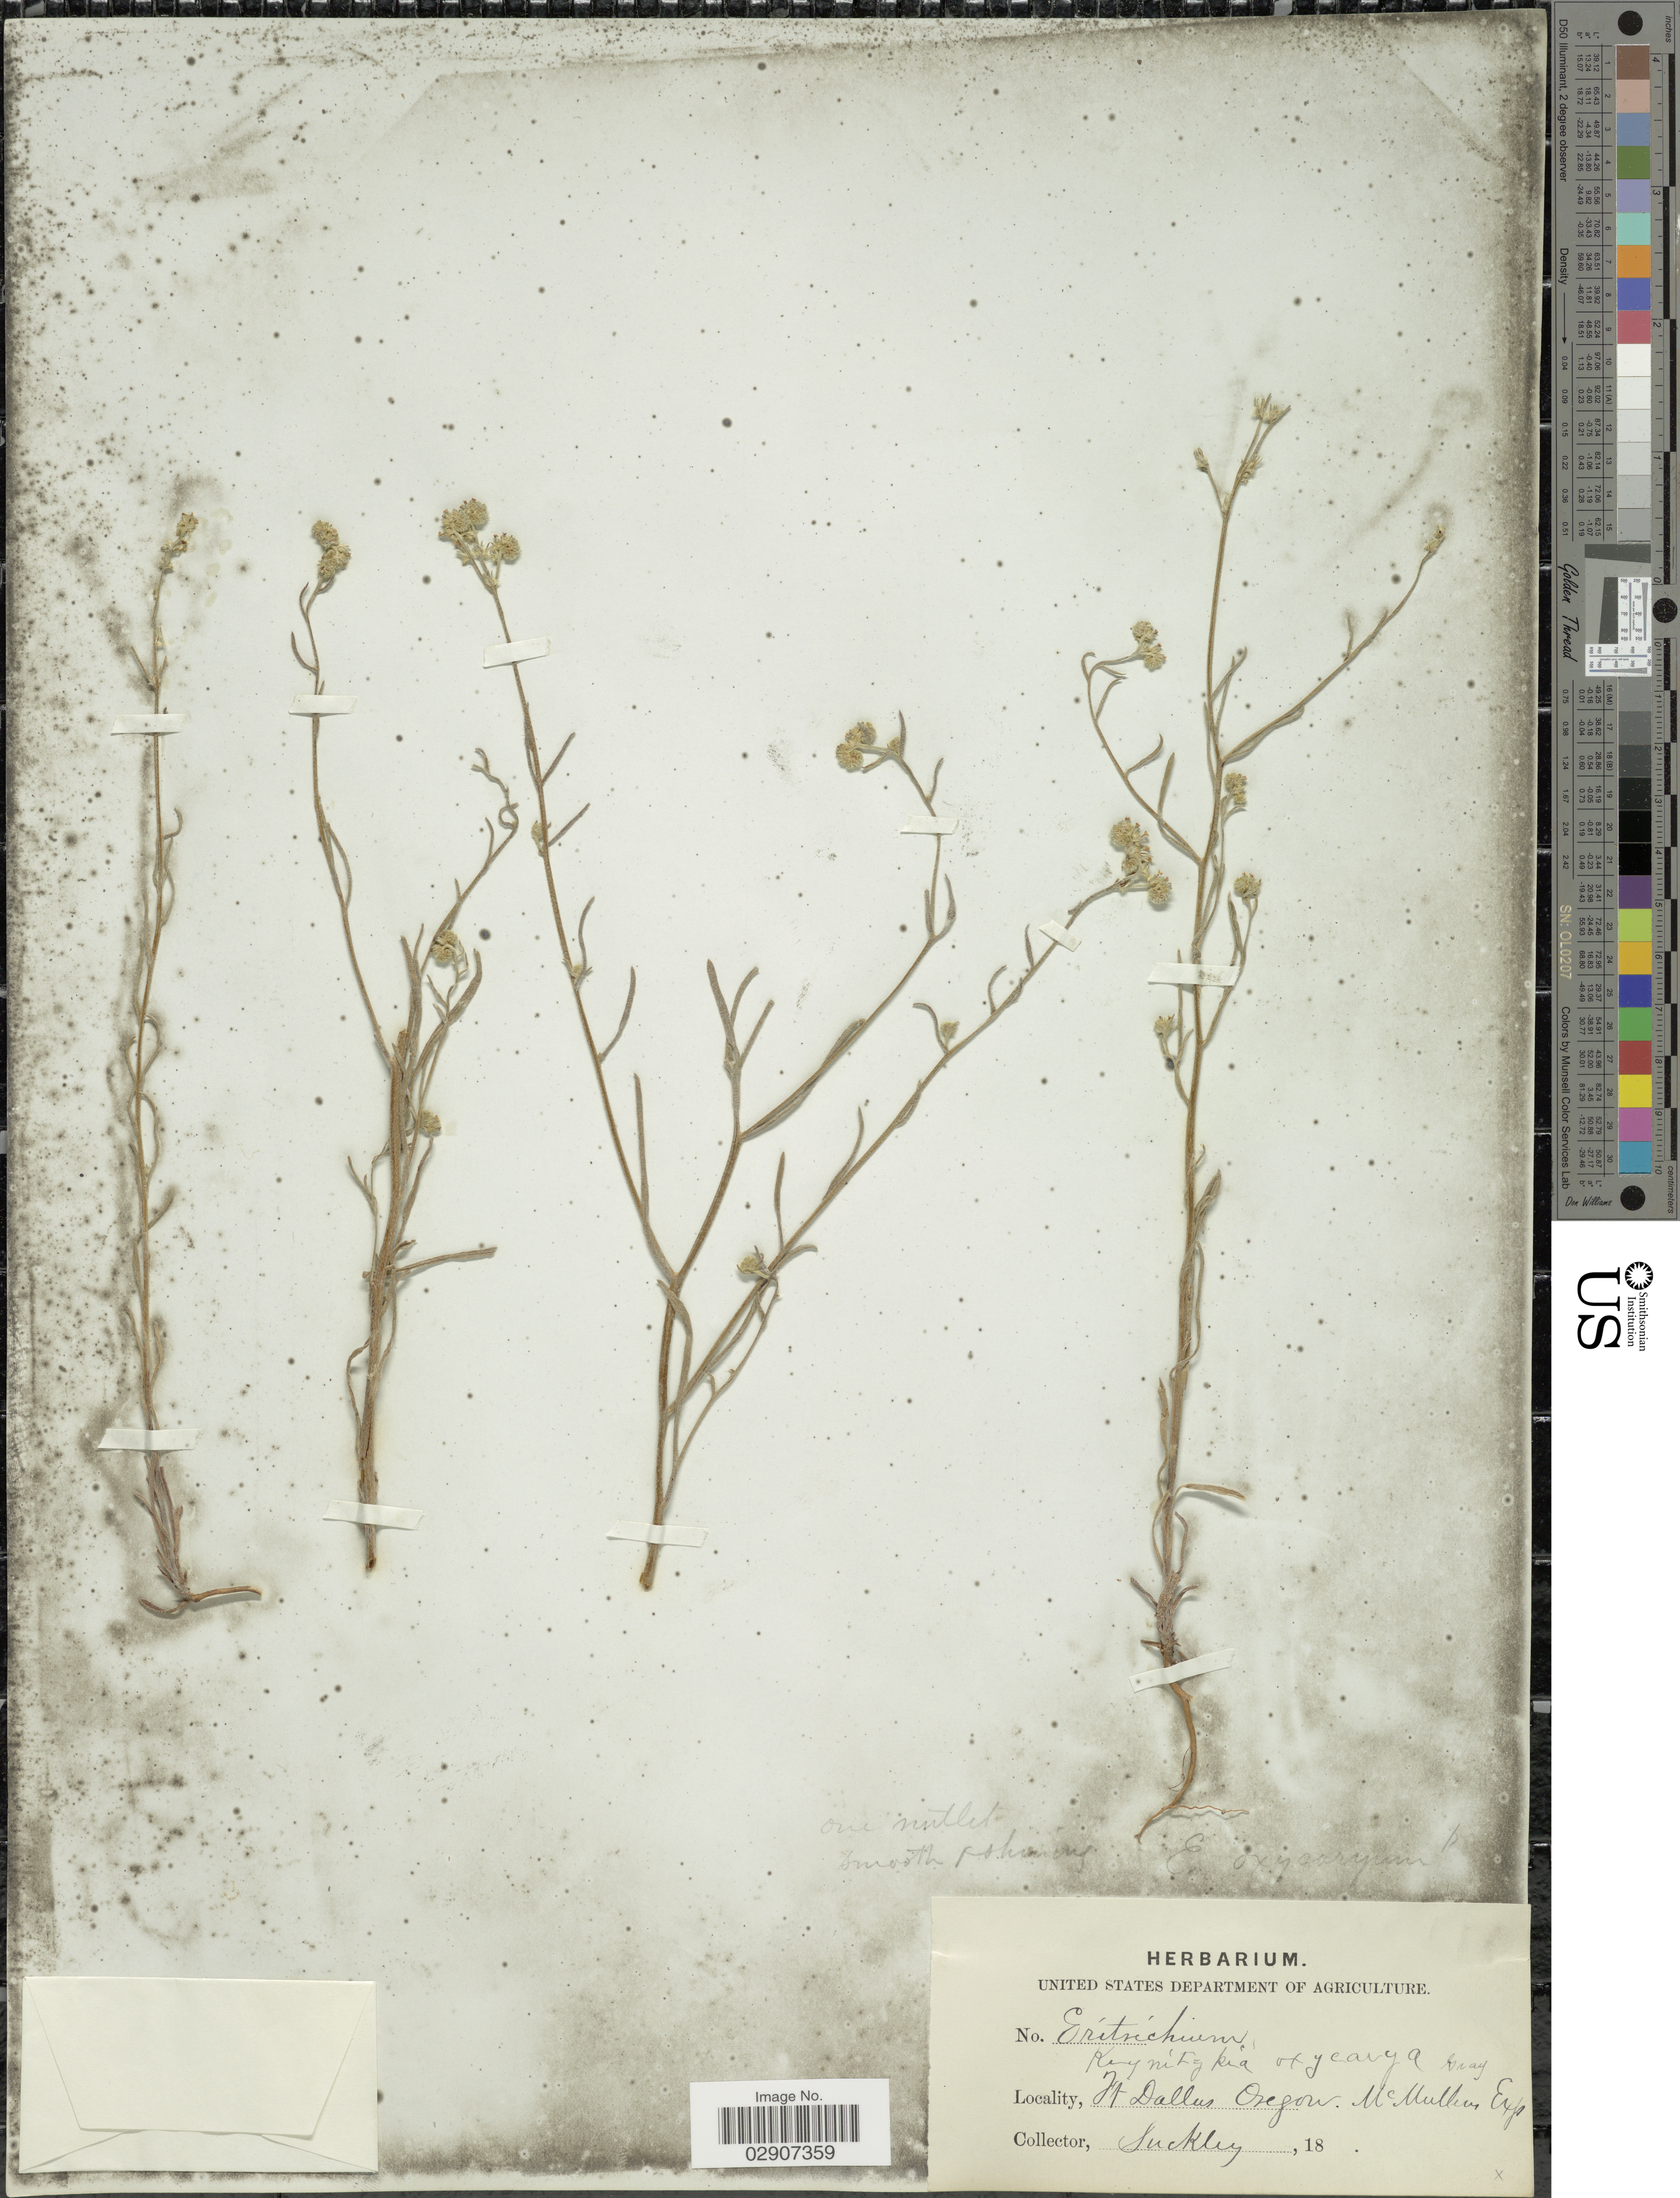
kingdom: Plantae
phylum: Tracheophyta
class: Magnoliopsida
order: Boraginales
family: Boraginaceae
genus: Cryptantha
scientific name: Cryptantha flaccida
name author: (Douglas ex Lehm.) Greene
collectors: Suckley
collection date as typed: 18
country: United States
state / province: Oregon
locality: Ft Dalles Oregon, McMullen Exp.